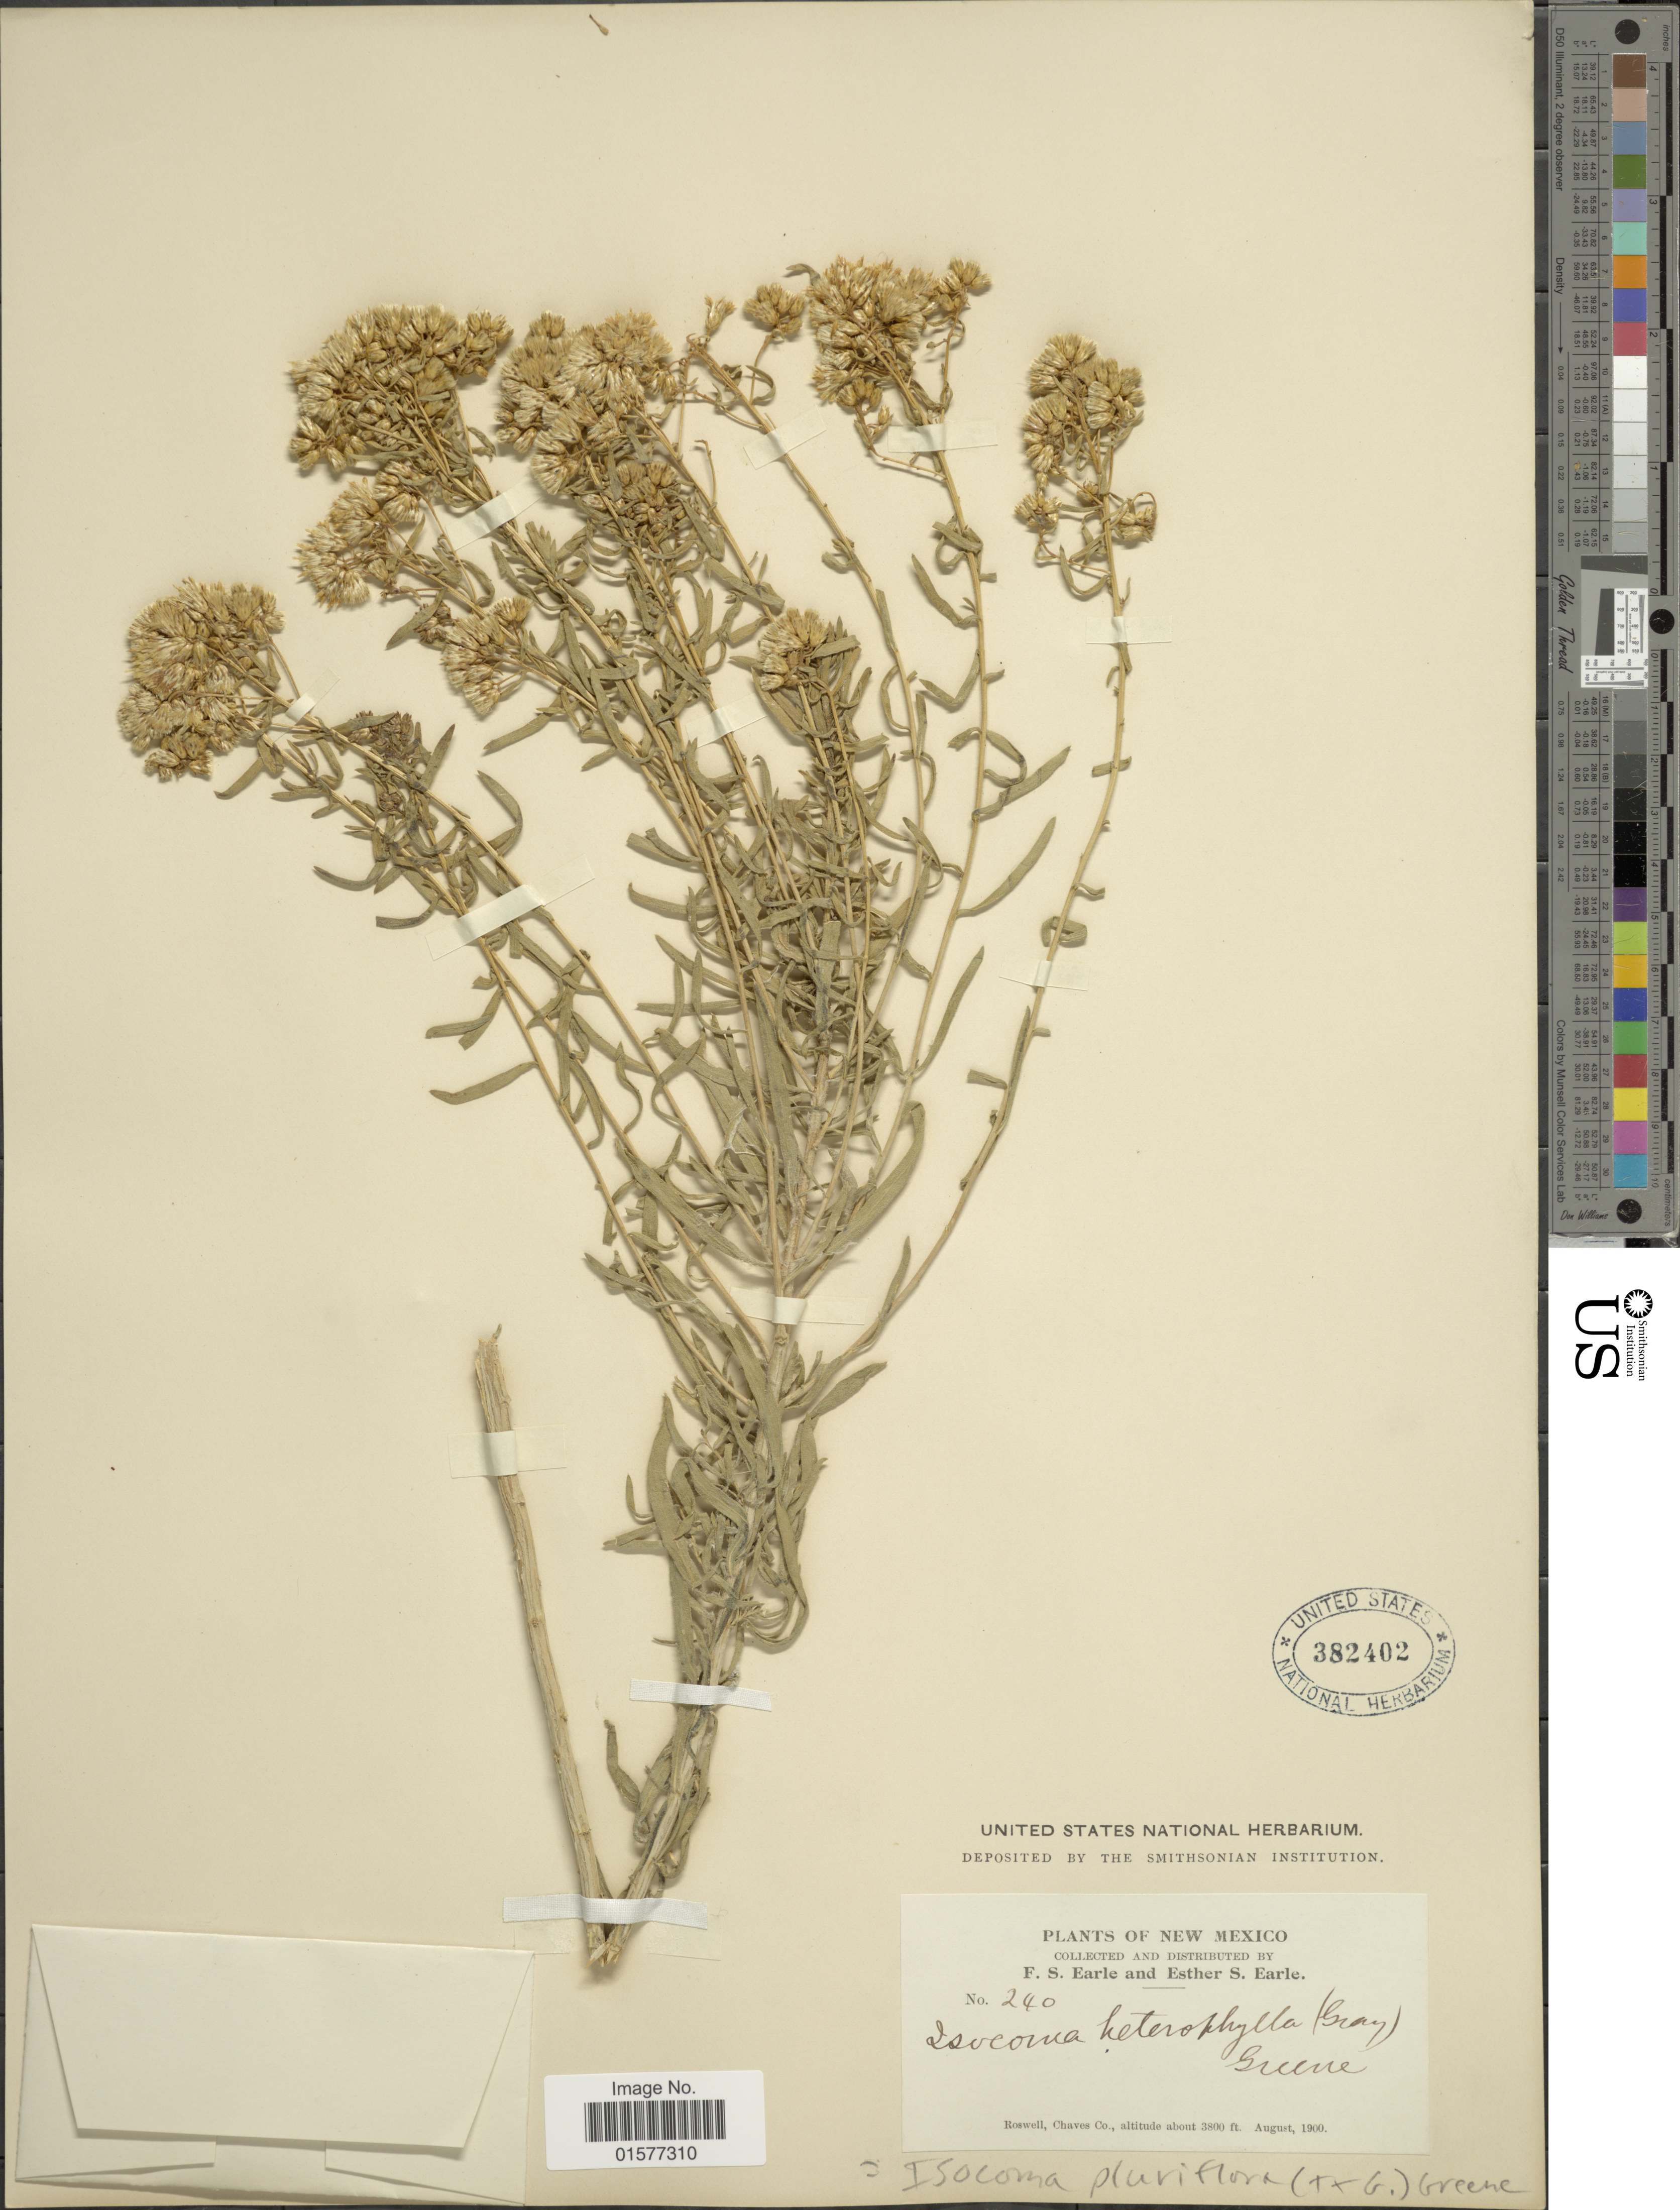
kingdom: Plantae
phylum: Tracheophyta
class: Magnoliopsida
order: Asterales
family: Asteraceae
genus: Isocoma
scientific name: Isocoma pluriflora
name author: (Torr. & A. Gray) Greene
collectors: F. S. Earle & E. S. Earle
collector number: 240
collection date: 1900-08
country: United States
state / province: New Mexico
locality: Roswell, Chaves Co.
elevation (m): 1158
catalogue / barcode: US 382402